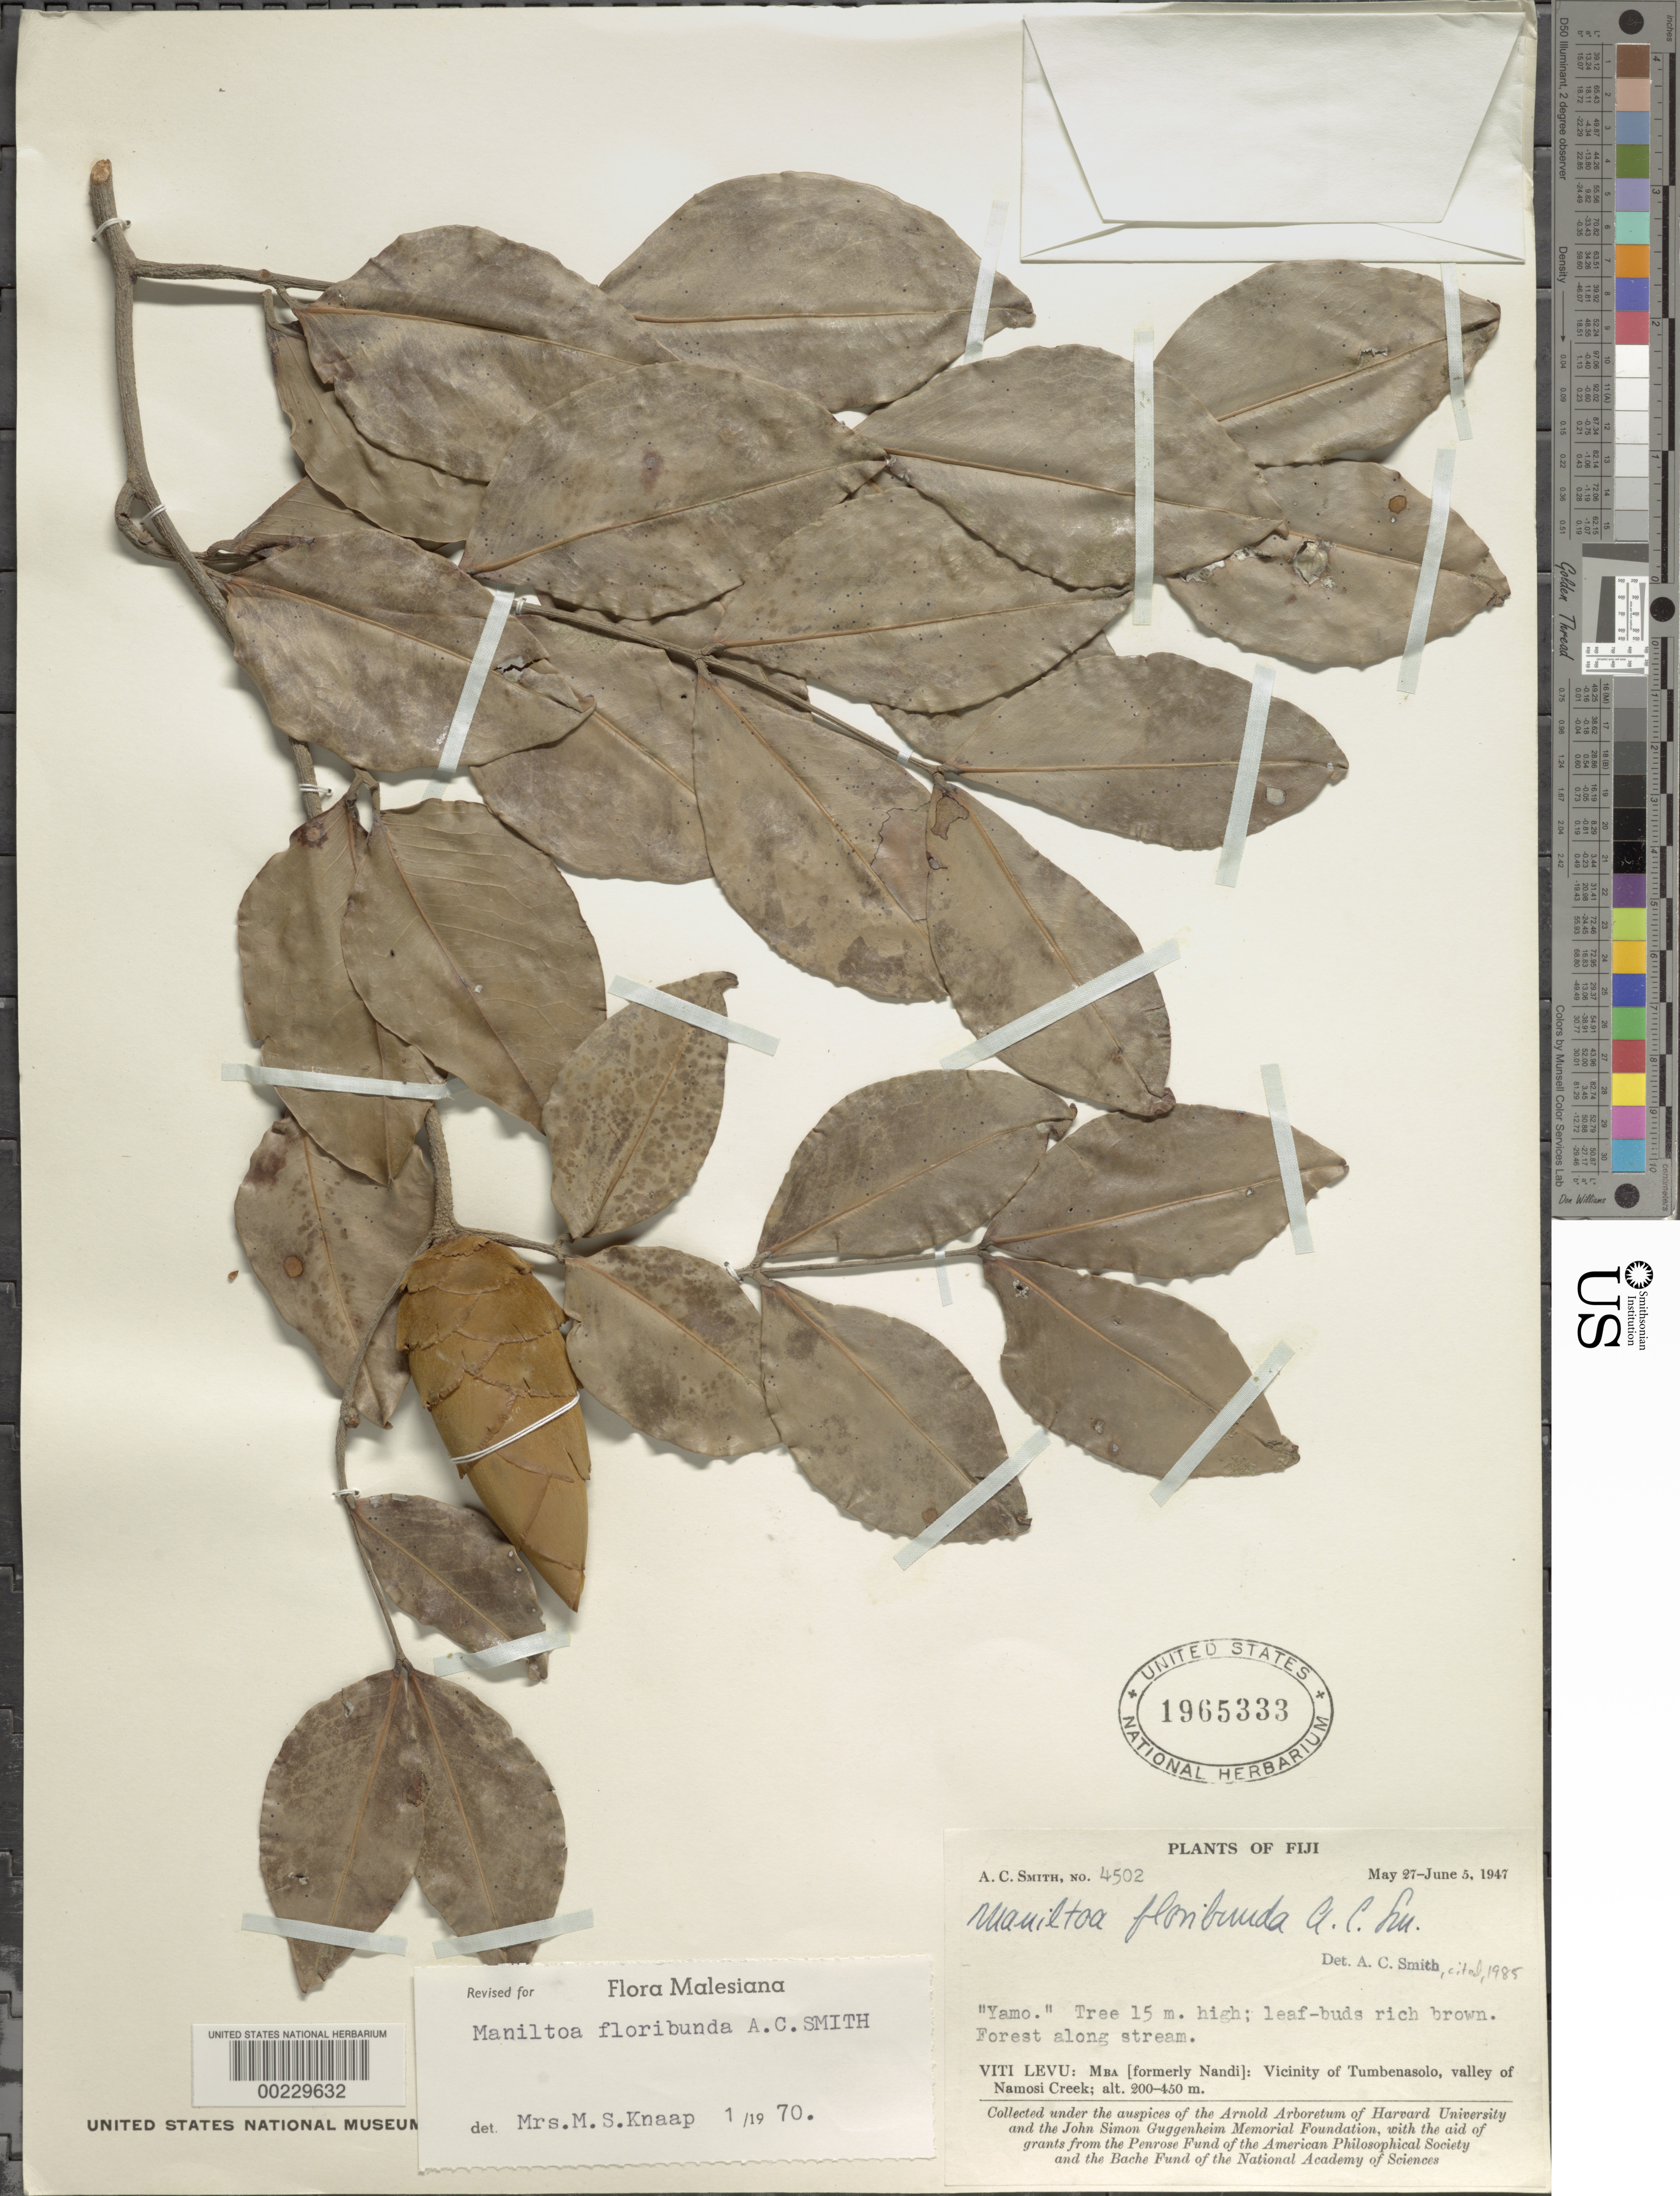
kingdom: Plantae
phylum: Tracheophyta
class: Magnoliopsida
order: Fabales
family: Fabaceae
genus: Maniltoa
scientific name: Maniltoa floribunda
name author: A.C. Sm.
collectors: A. C. Smith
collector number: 4502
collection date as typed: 27 May 1947 to 05 Jun 1947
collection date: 1947-05-27/1947-06-05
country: Fiji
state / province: Western Division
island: Viti Levu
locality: Mba Prov.: vicinity of tumbenasolo, valley of namosi creek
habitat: Forest along stream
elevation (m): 200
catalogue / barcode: US 1965333